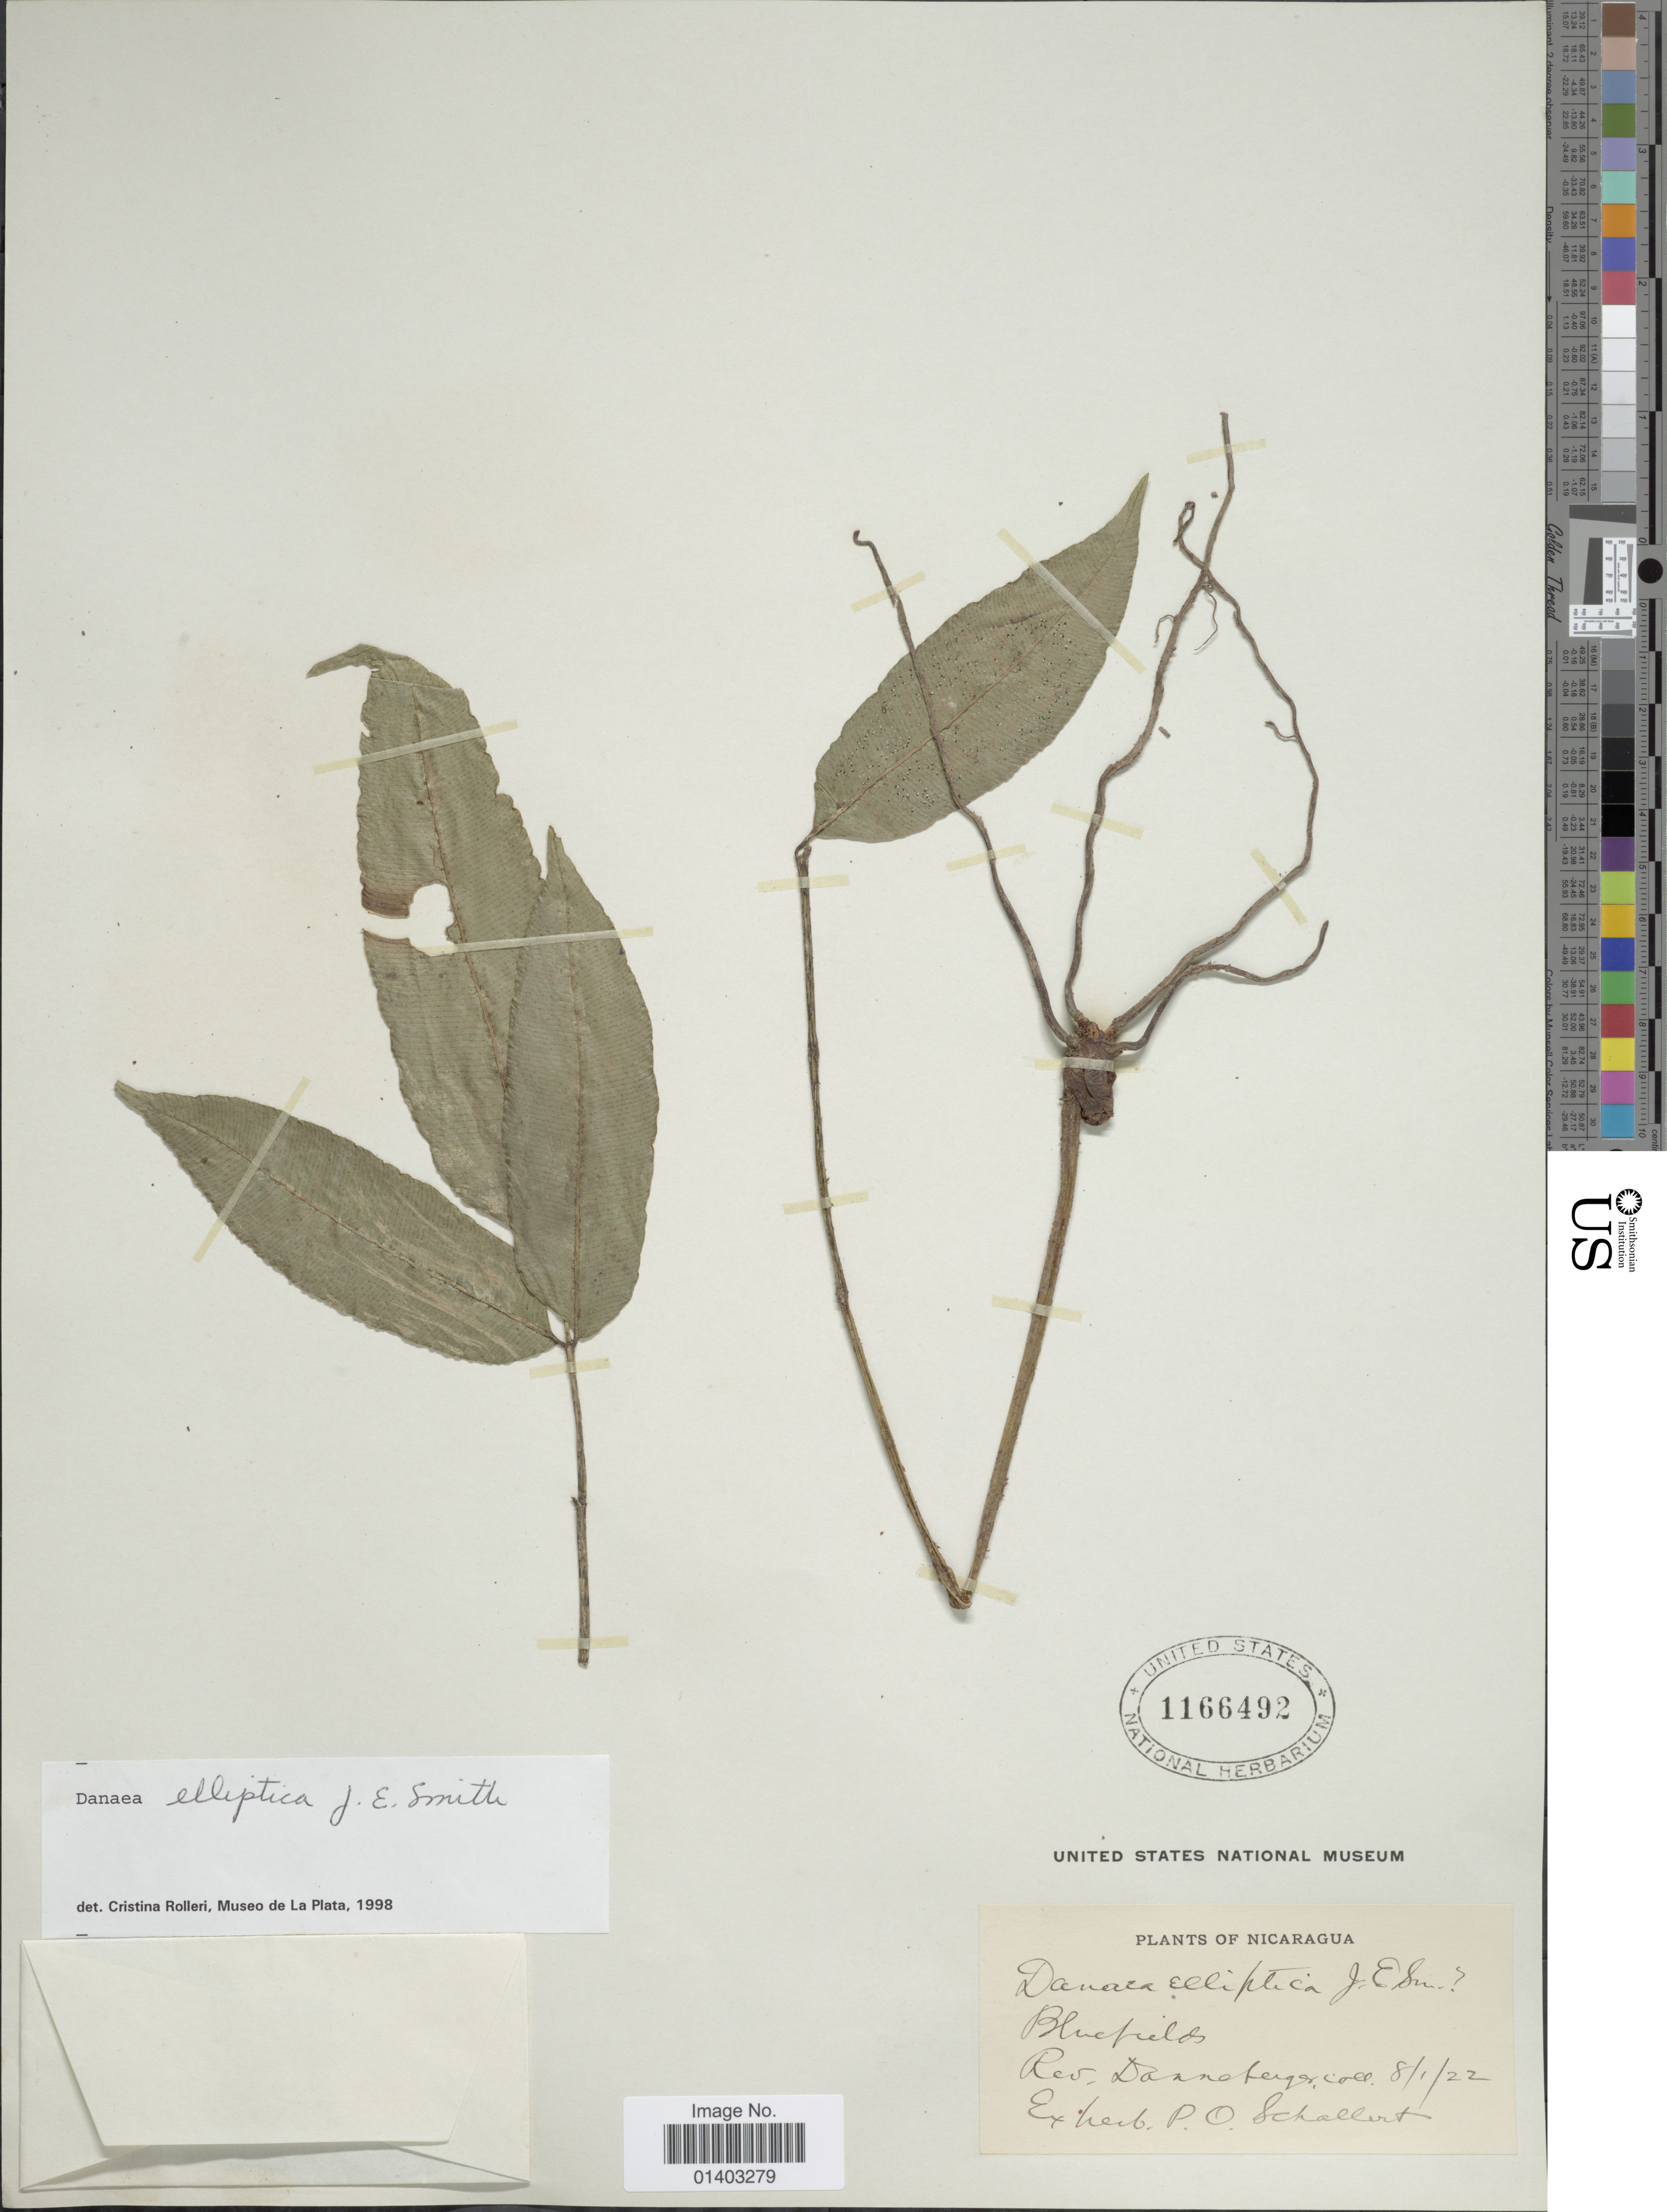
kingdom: Plantae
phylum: Tracheophyta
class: Polypodiopsida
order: Marattiales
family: Marattiaceae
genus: Danaea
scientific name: Danaea elliptica subsp. elliptica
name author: Sm.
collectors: Dannebergs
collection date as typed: Transcribed d/m/y: 8/1/22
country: Nicaragua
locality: Bluefields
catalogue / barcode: US 1166492